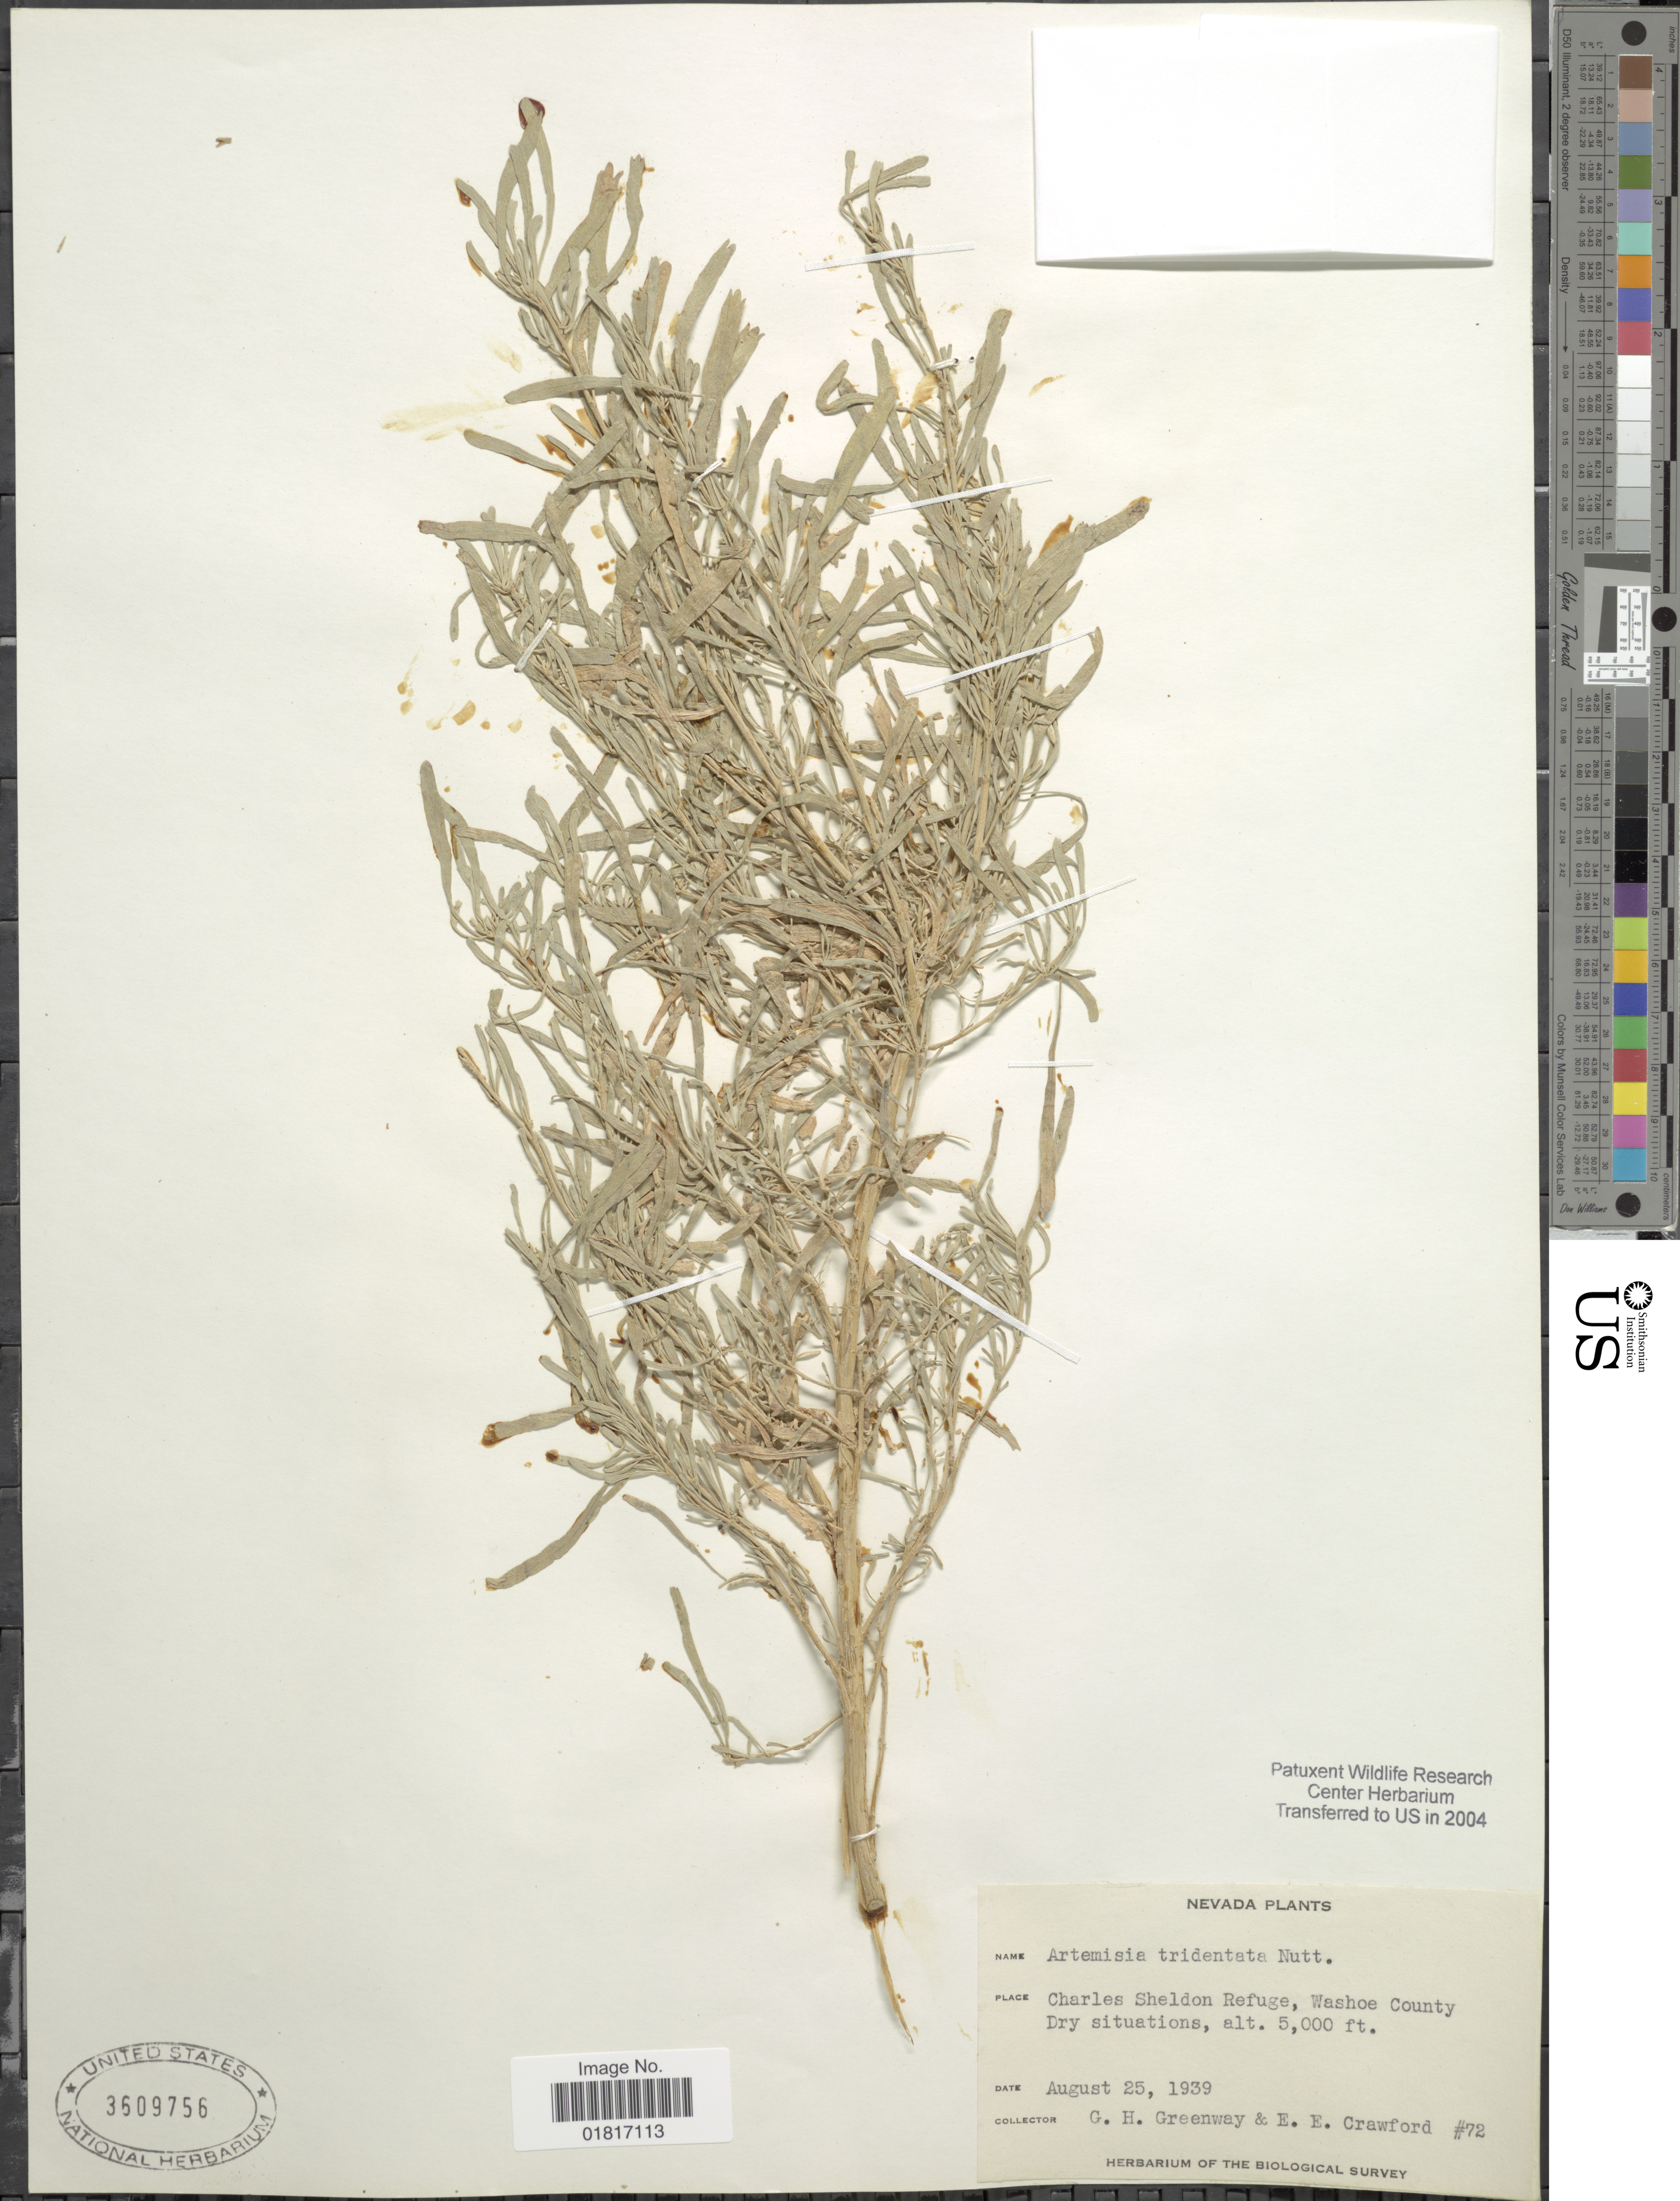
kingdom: Plantae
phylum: Tracheophyta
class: Magnoliopsida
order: Asterales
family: Asteraceae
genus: Artemisia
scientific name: Artemisia tridentata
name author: Nutt.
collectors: G. Greenway & E. Crawford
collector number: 72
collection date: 1939-08-25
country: United States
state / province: Nevada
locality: Charles Sheldon refuge, Washoe County, Dry situations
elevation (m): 1524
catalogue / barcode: US 3609756